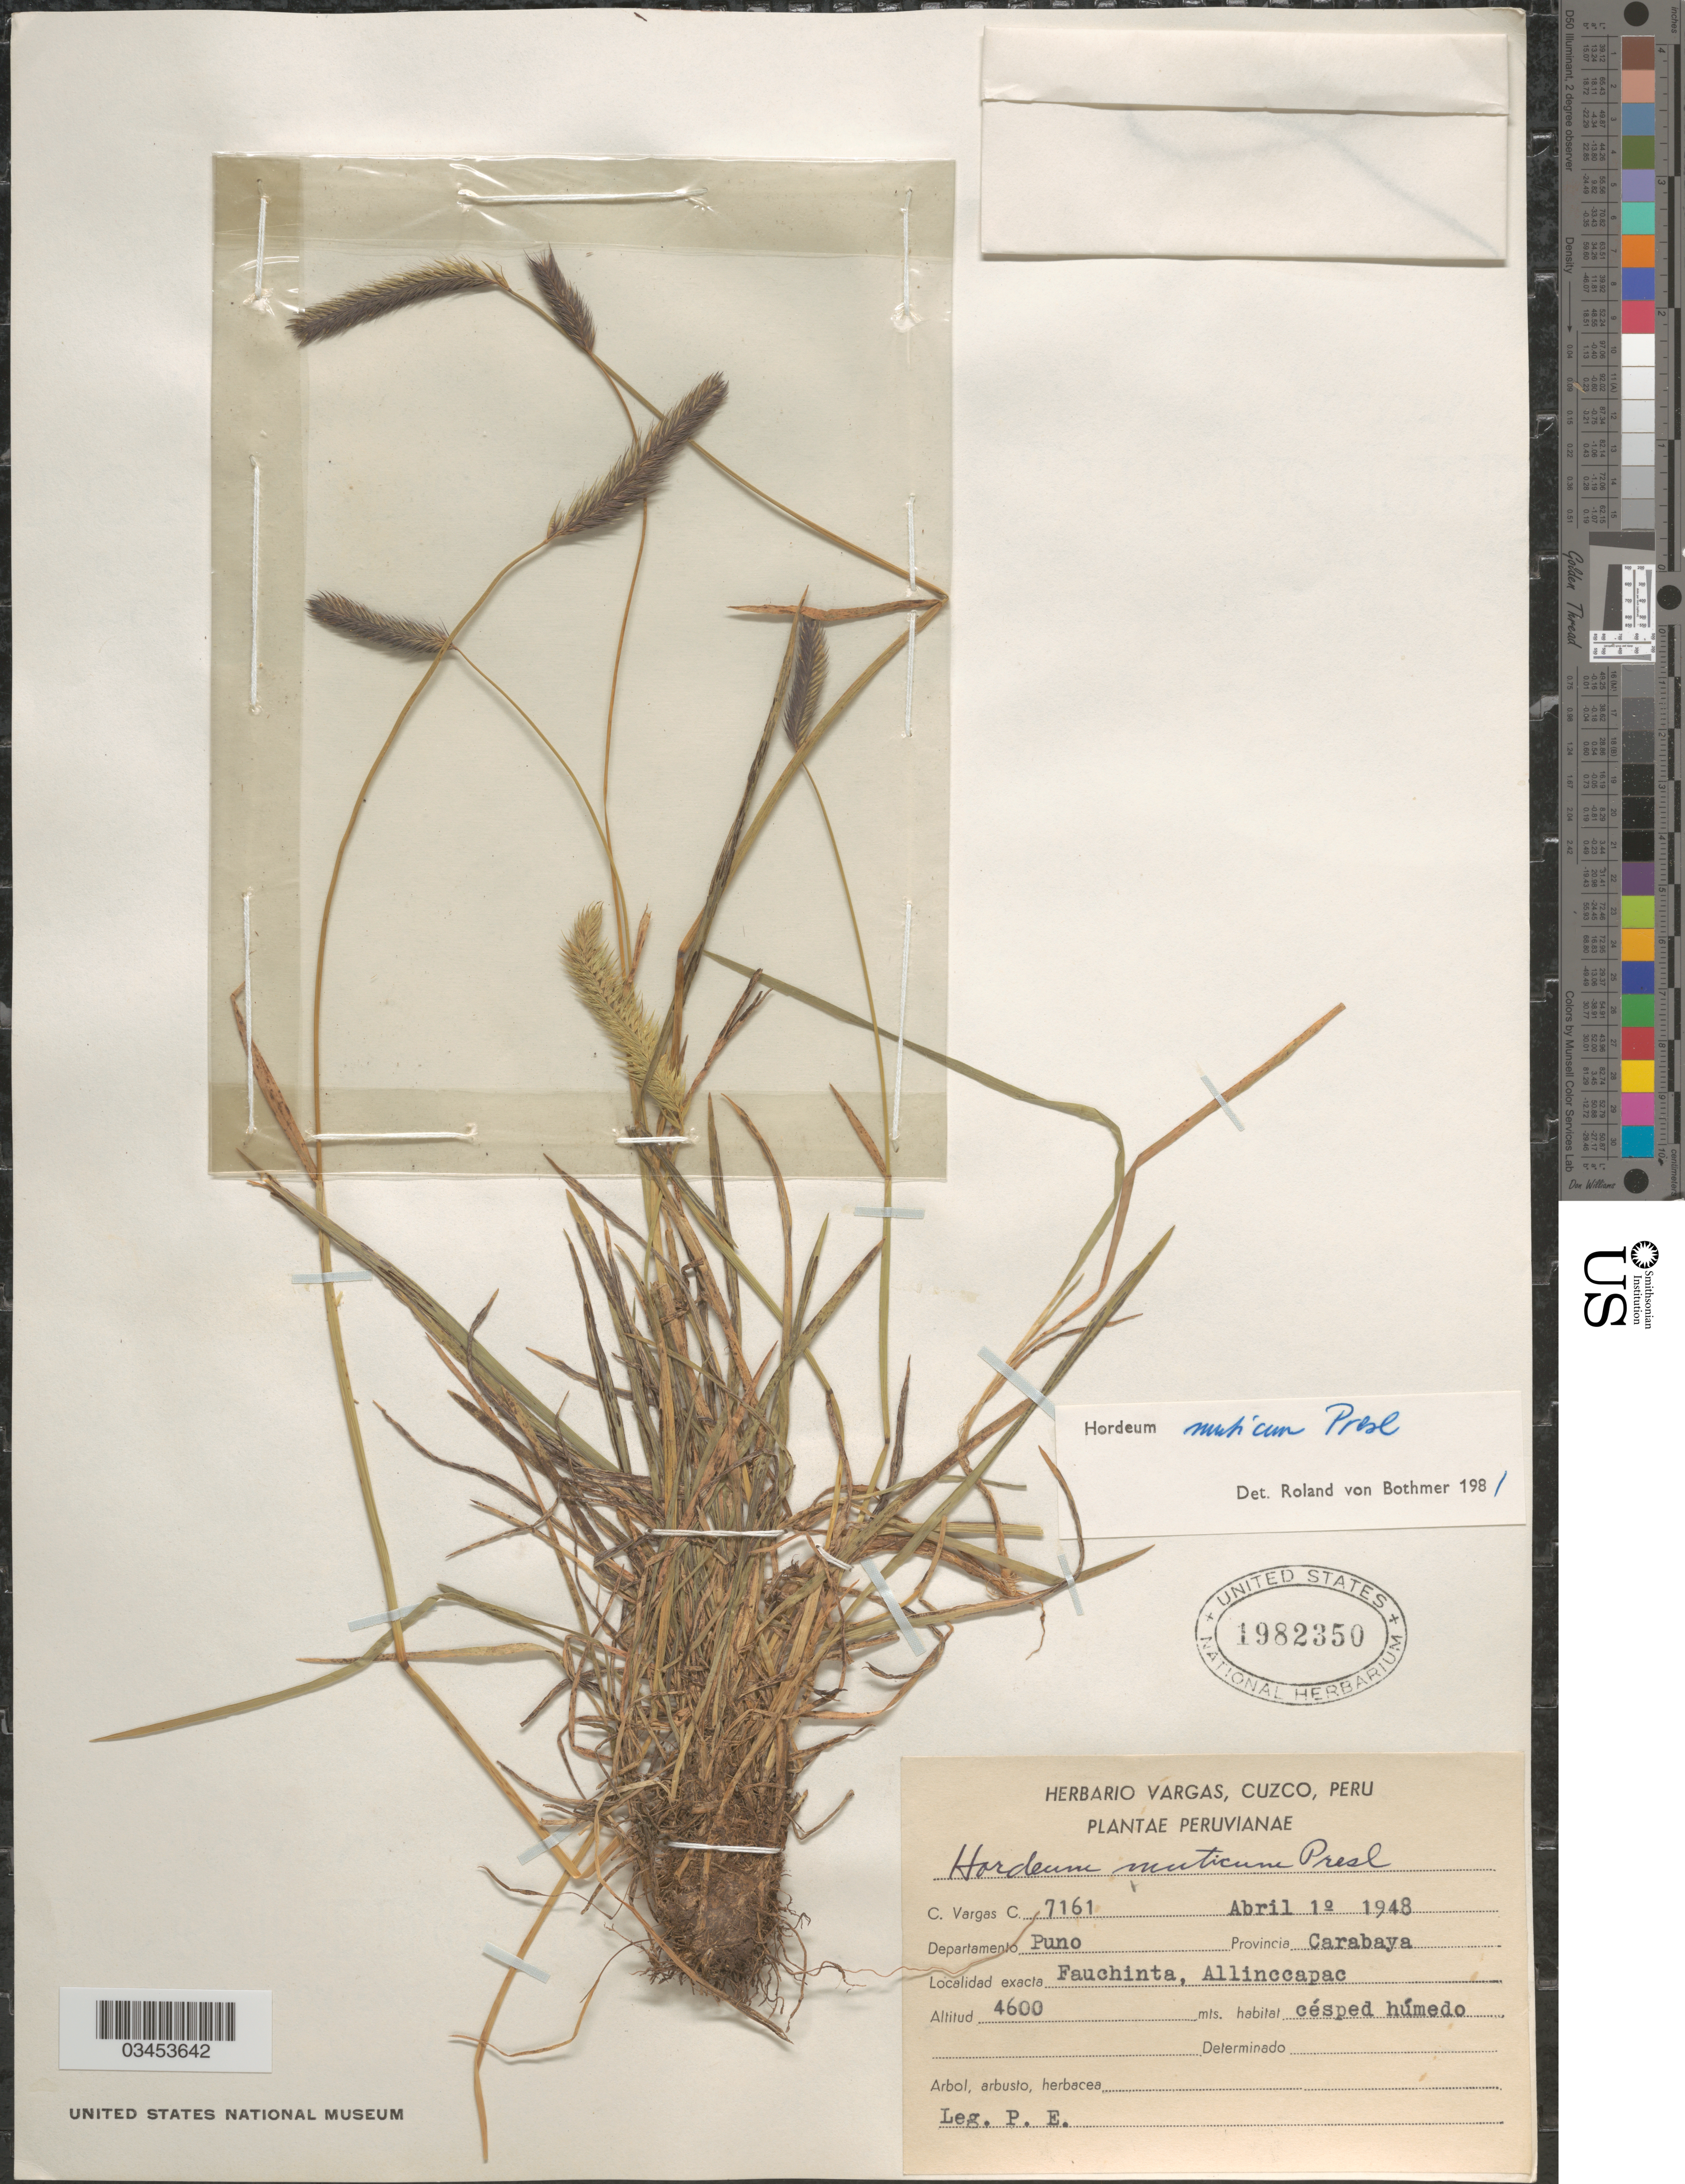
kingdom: Plantae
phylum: Tracheophyta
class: Liliopsida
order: Poales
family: Poaceae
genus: Hordeum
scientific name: Hordeum muticum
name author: J. Presl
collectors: P. E.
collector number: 7161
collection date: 1948-04-01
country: Peru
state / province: Puno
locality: Departamento Puno. Provincia Carabaya. Fauchinta, Allinccapac.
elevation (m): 4600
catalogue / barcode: US 1982350